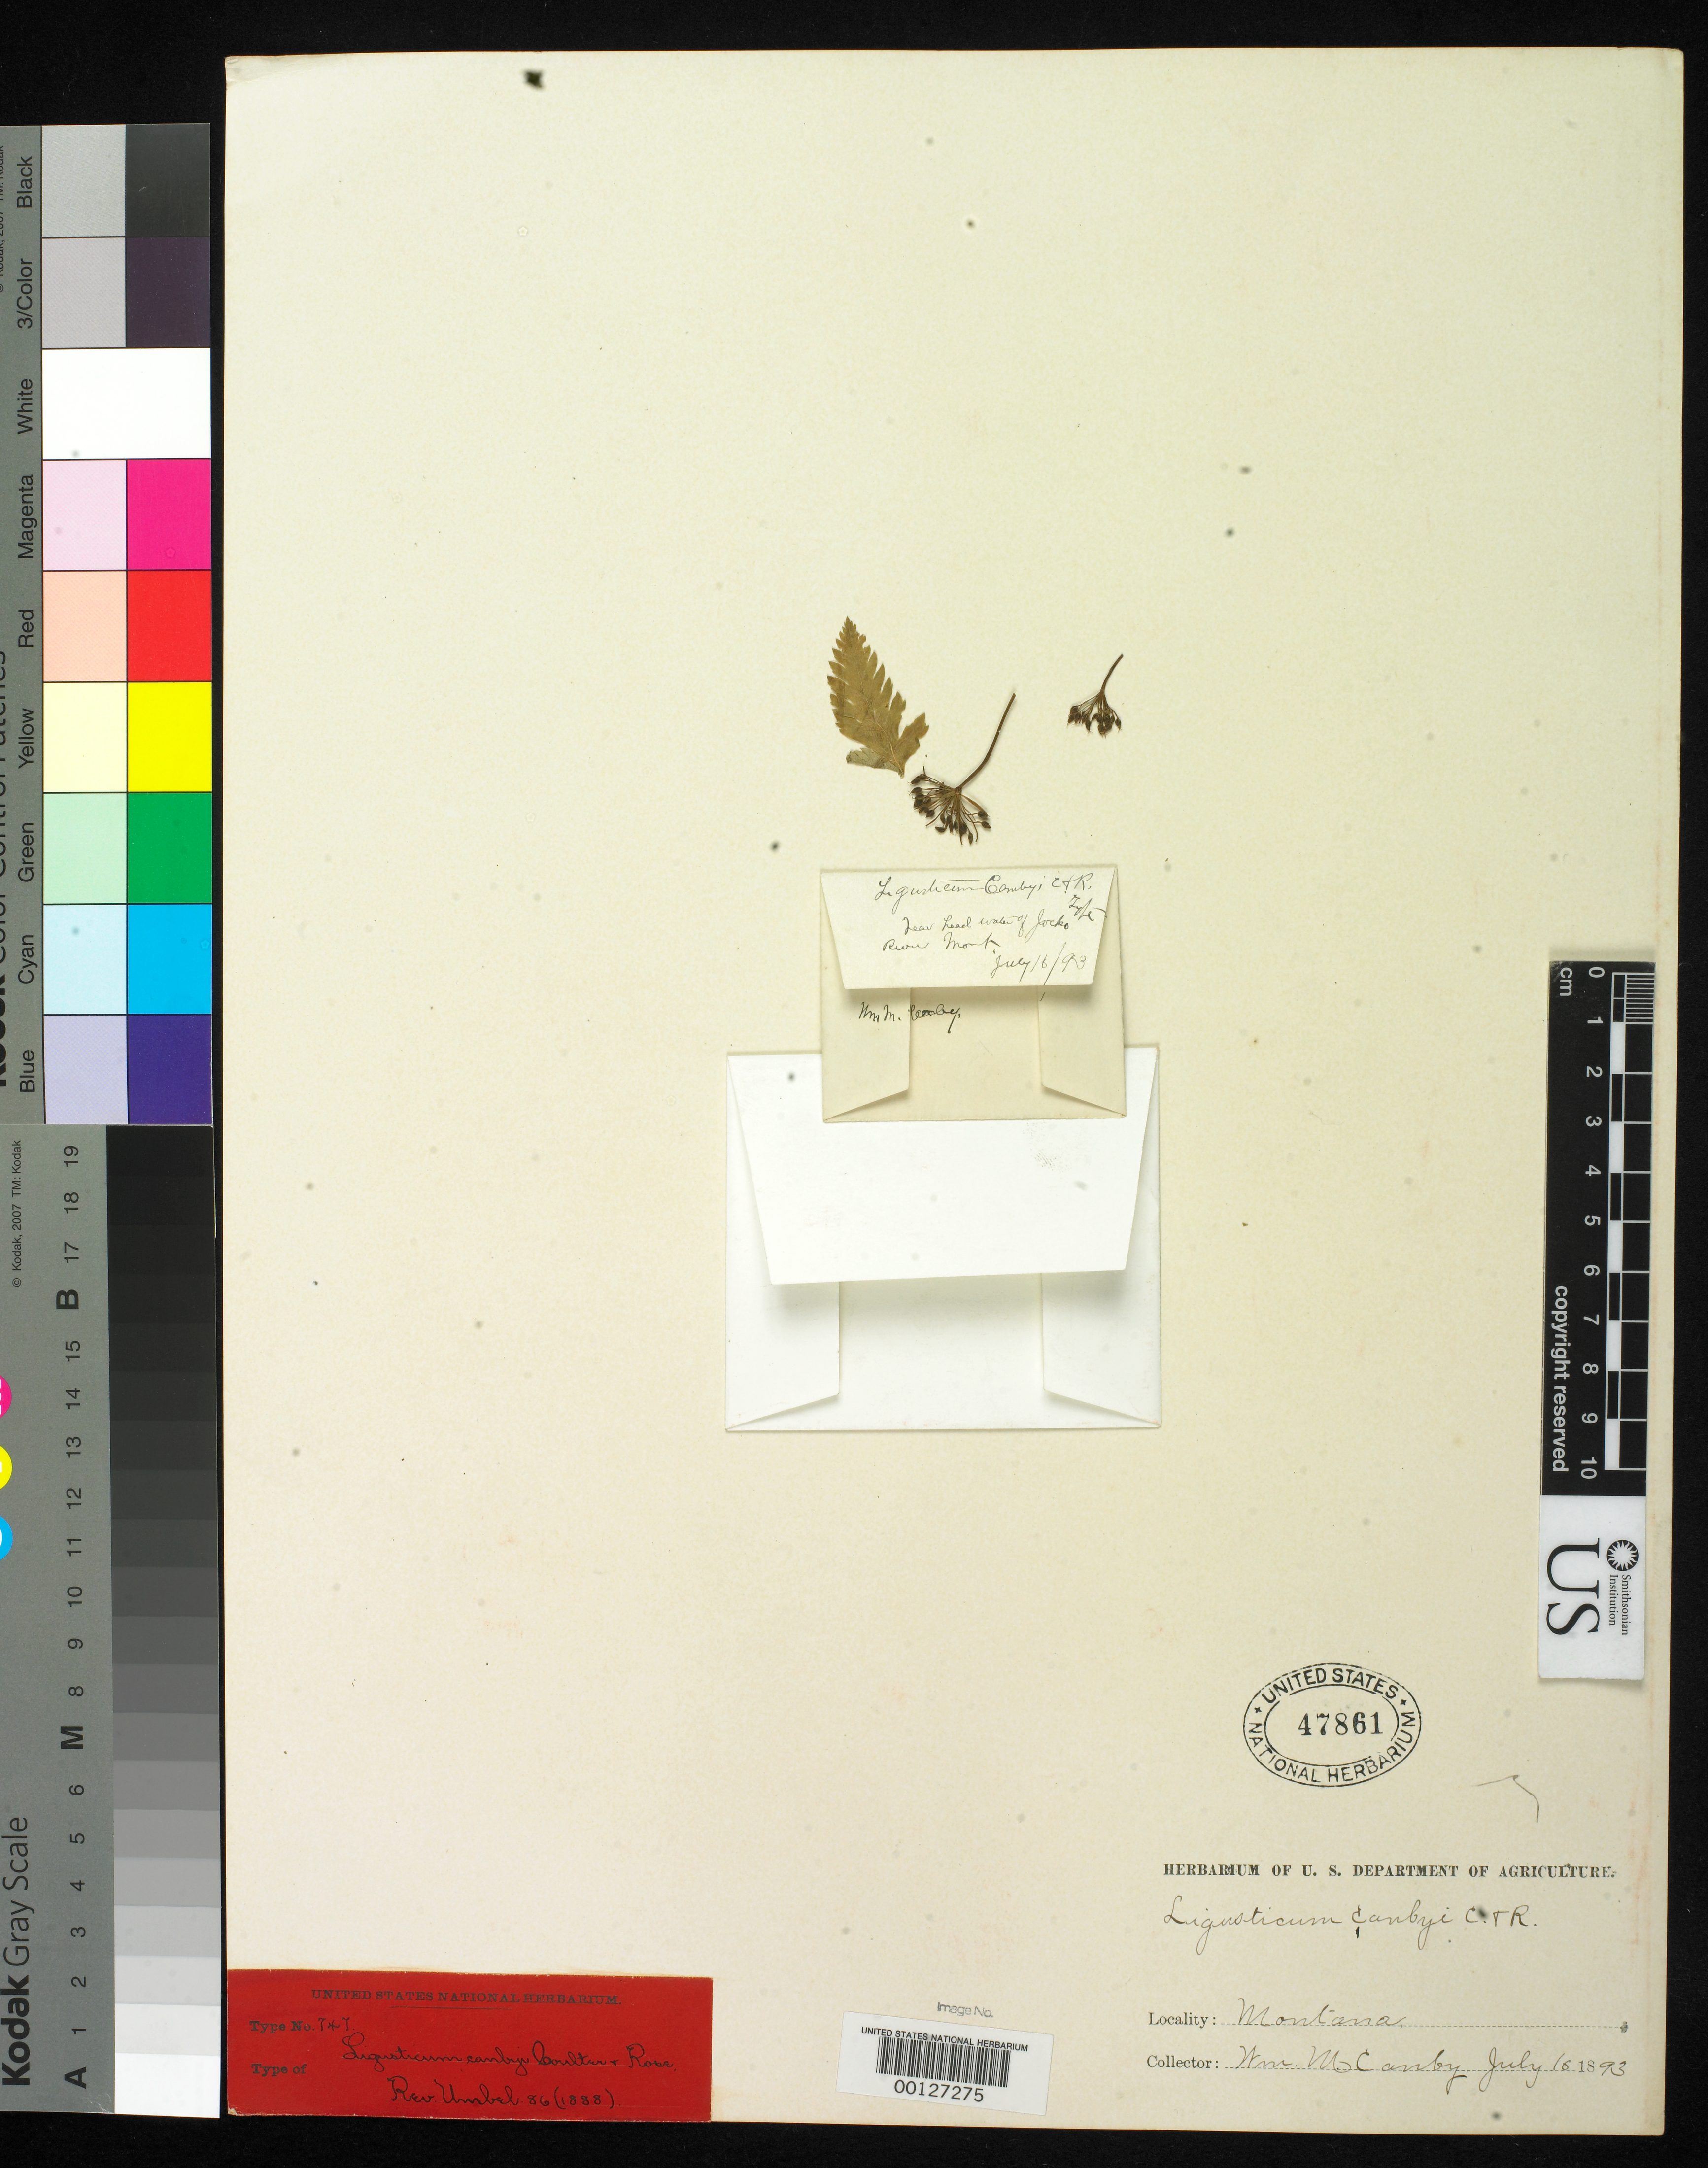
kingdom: Plantae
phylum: Tracheophyta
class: Magnoliopsida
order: Apiales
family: Apiaceae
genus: Ligusticum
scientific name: Ligusticum canbyi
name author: J.M. Coult. & Rose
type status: Type Material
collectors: W. M. Canby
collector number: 155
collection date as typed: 16 Jul 1883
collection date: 1883-07-16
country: United States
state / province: Montana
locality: Jocko River.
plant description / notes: Fragmentary material, presumably from the holotype (now at NY).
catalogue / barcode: US 47861